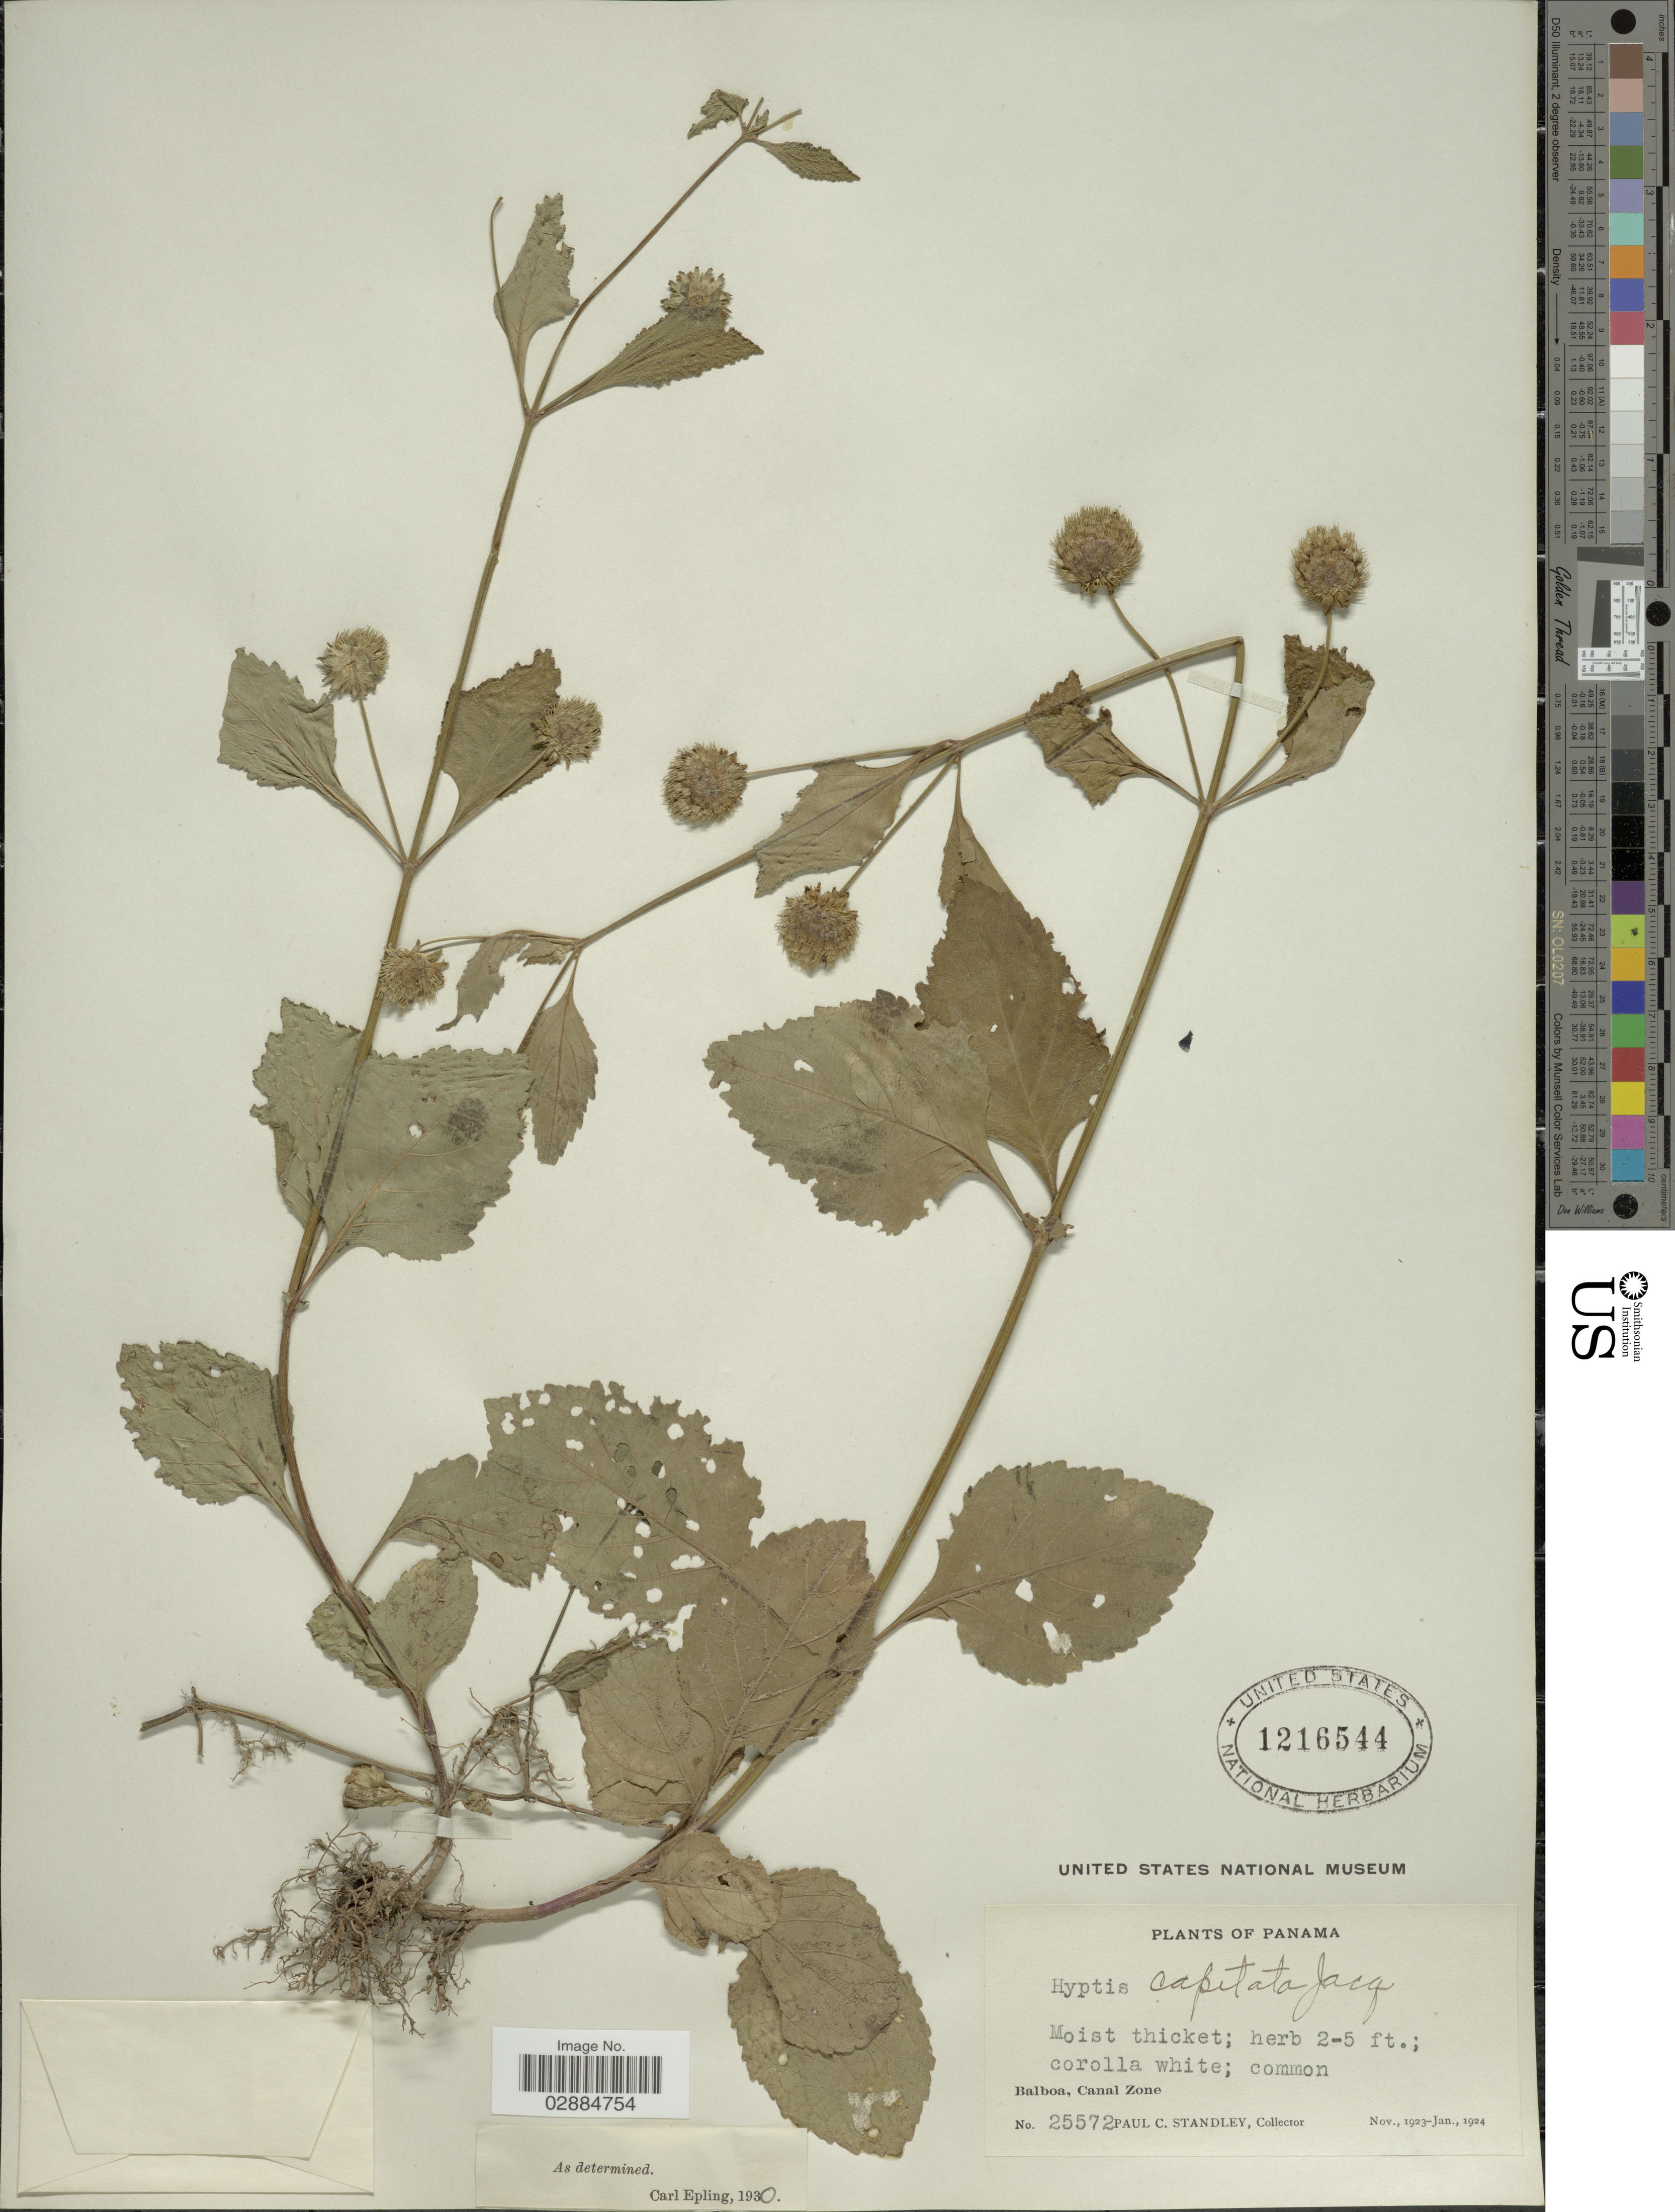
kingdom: Plantae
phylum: Tracheophyta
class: Magnoliopsida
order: Lamiales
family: Lamiaceae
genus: Hyptis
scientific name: Hyptis capitata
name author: Jacq.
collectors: P. C. Standley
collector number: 25572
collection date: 1923-11/1924-01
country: Panama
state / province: Colón / Panamá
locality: Balboa, Canal Zone.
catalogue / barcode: US 1216544